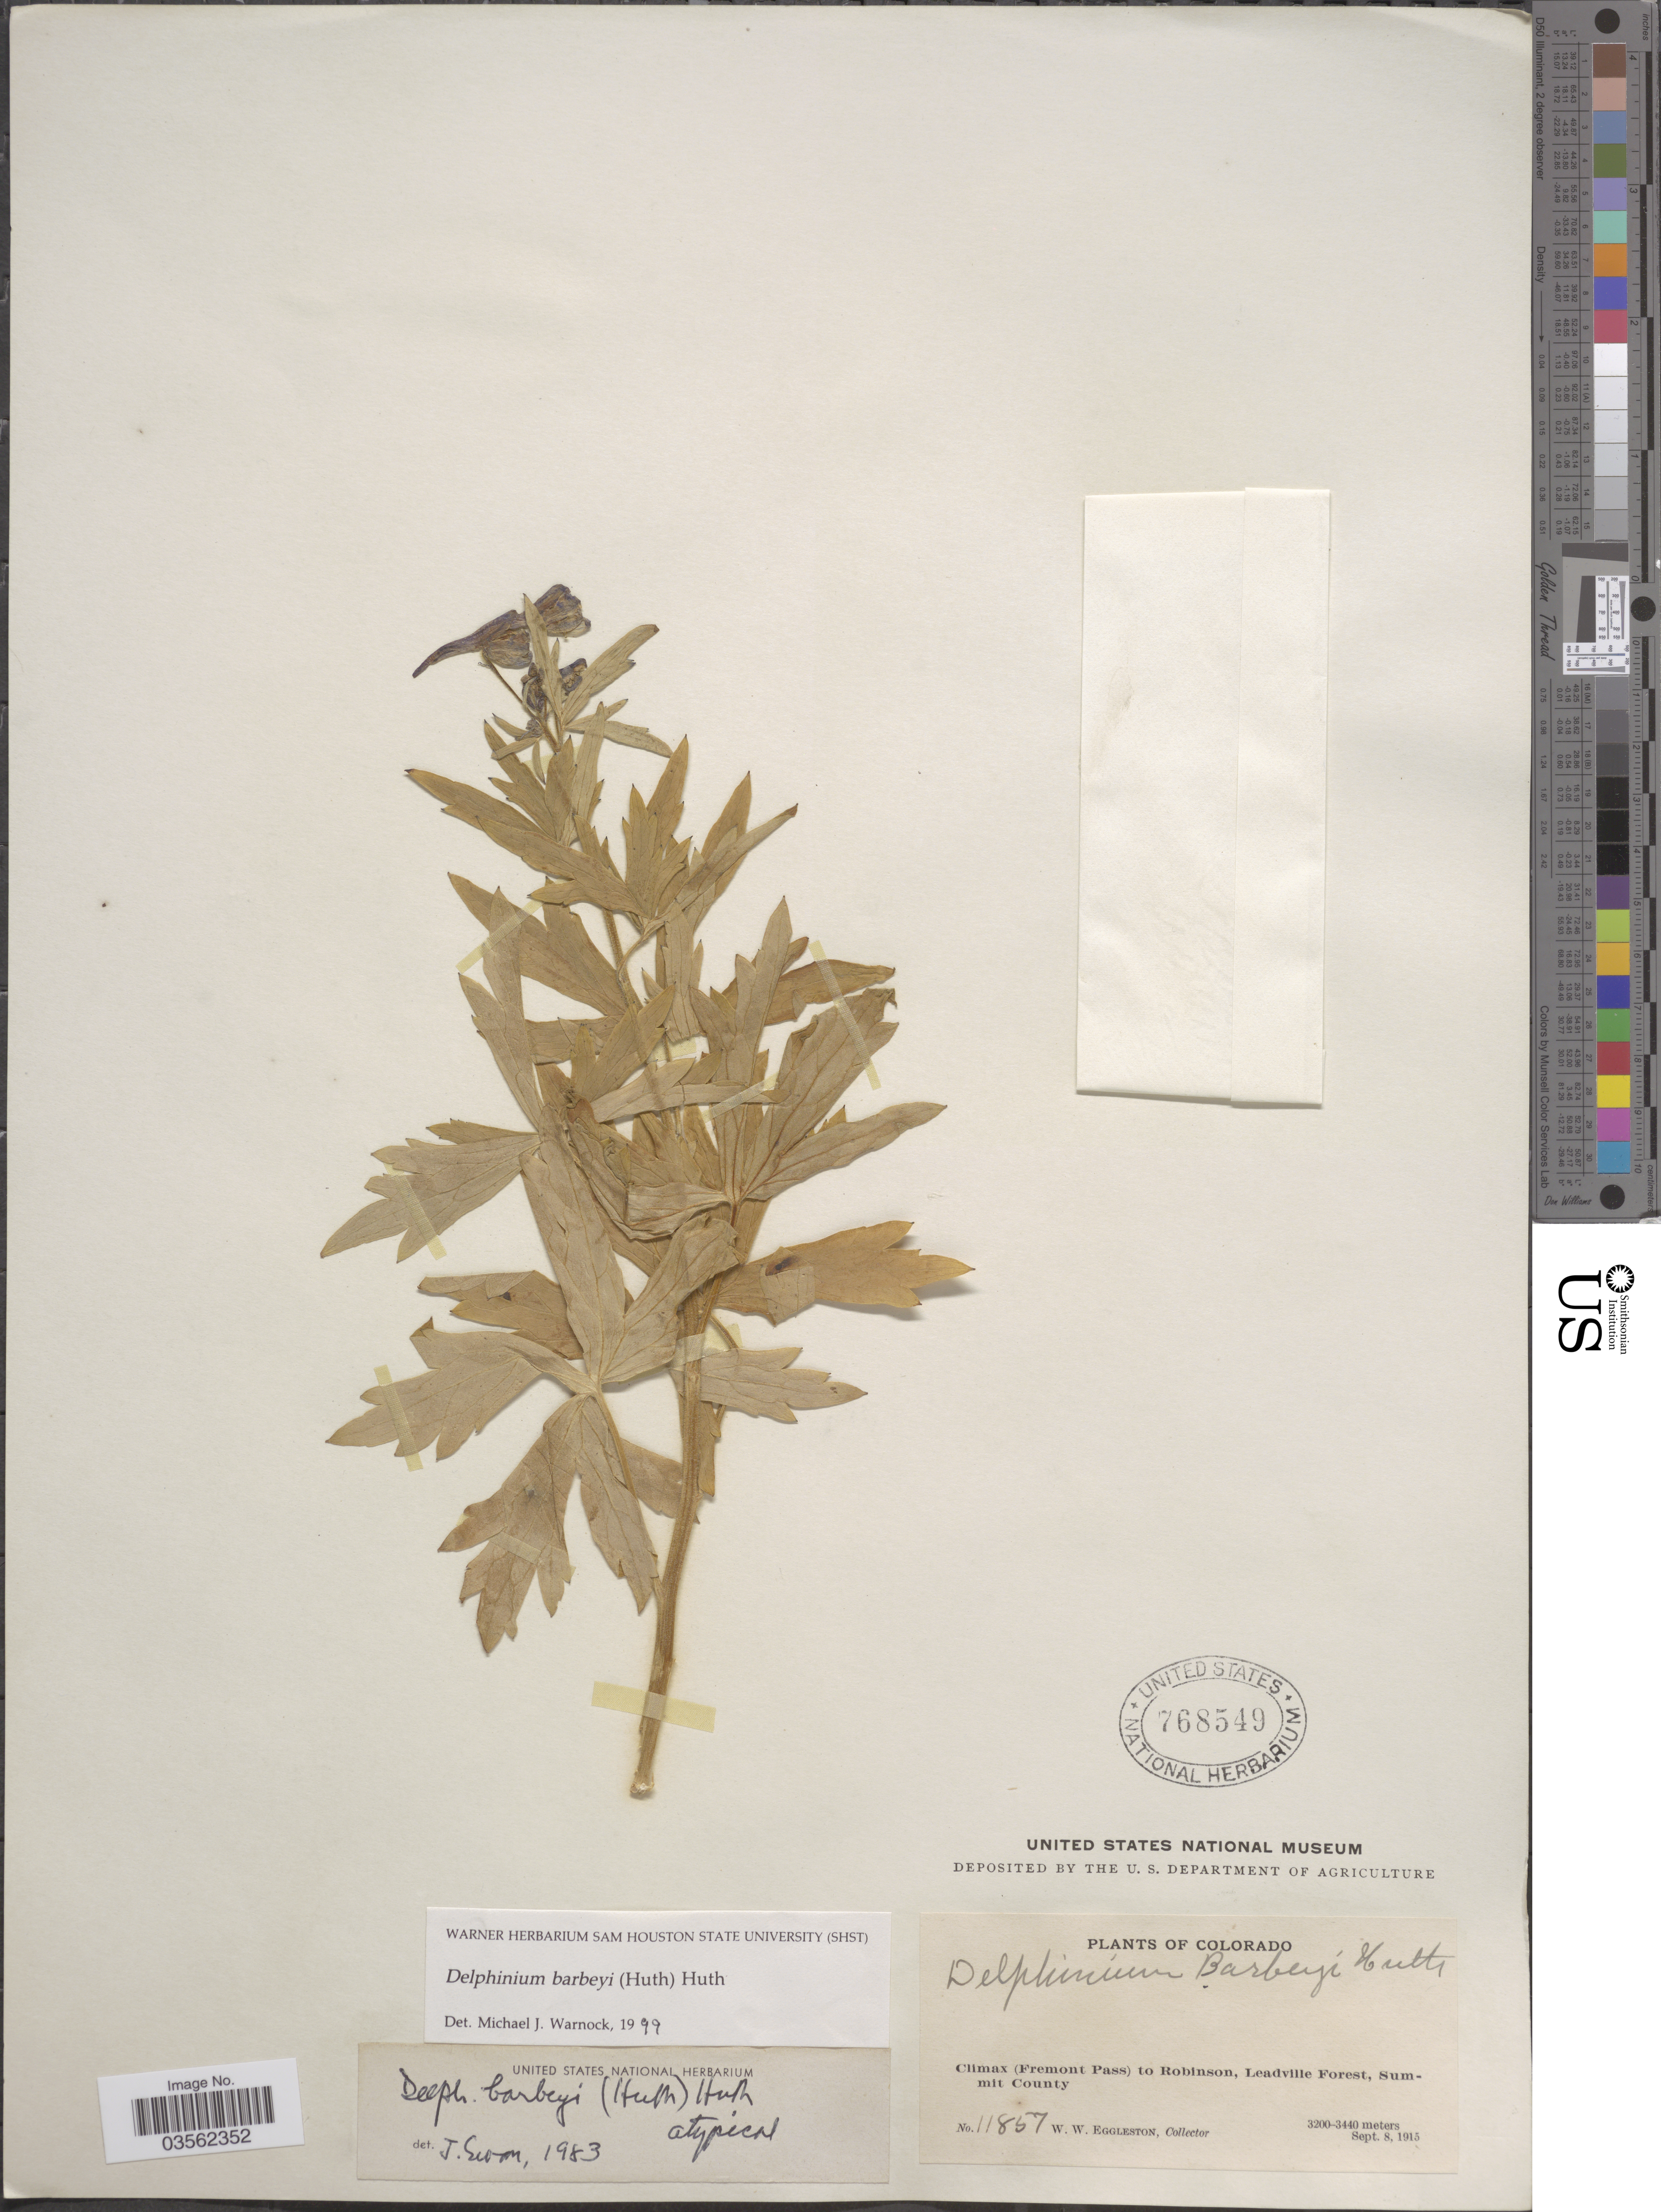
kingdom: Plantae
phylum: Tracheophyta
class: Magnoliopsida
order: Ranunculales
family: Ranunculaceae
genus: Delphinium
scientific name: Delphinium barbeyi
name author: (Huth) Huth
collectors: W. W. Eggleston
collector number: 11857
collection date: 1915-09-08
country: United States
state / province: Colorado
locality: Climax (Fremont Pass) to Robinson, Leadville Forest, Summit County.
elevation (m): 3200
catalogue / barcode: US 768549